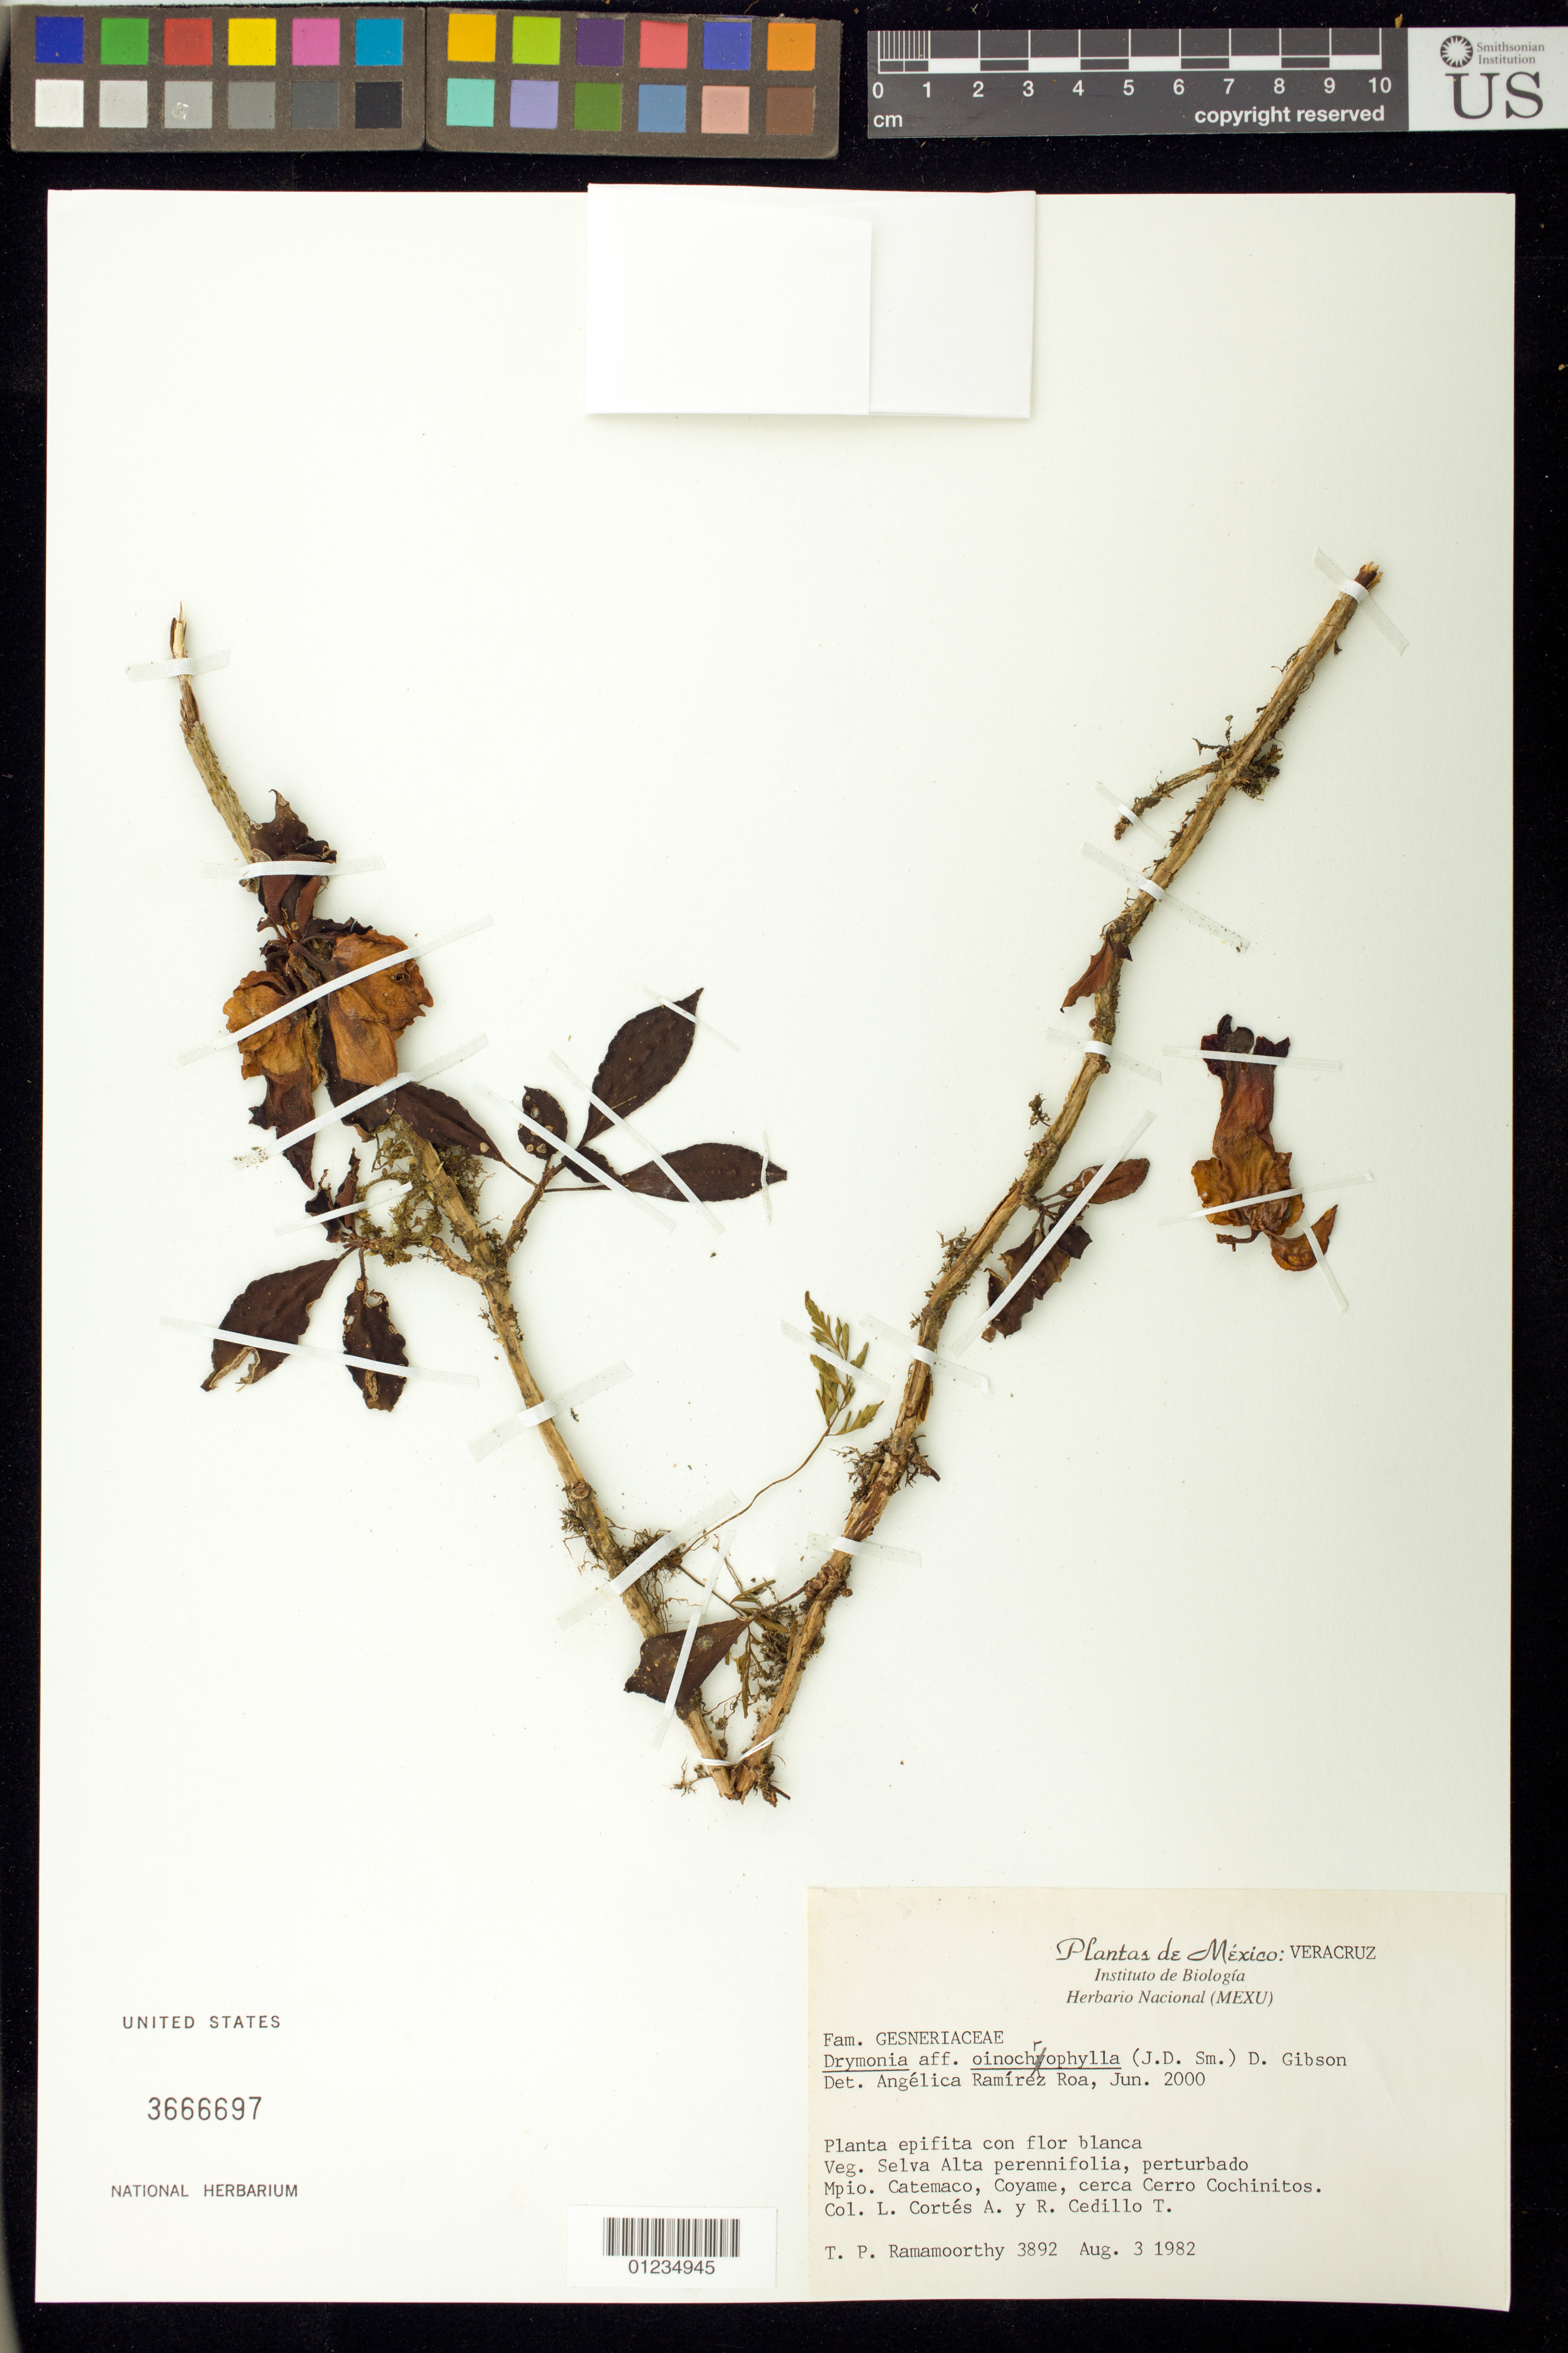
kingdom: Plantae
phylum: Tracheophyta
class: Magnoliopsida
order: Lamiales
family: Gesneriaceae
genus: Drymonia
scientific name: Drymonia mexicana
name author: Clavijo & J.L. Clark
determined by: Skog, Laurence E.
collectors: T. P. Ramamoorthy, L. Cortes-A. & R. CedilloT.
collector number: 3892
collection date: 1982-08-03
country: Mexico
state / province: Veracruz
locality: Mpio. Catemaco, Coyame, cerca Cerro Cochinitos.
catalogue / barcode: US 3666697